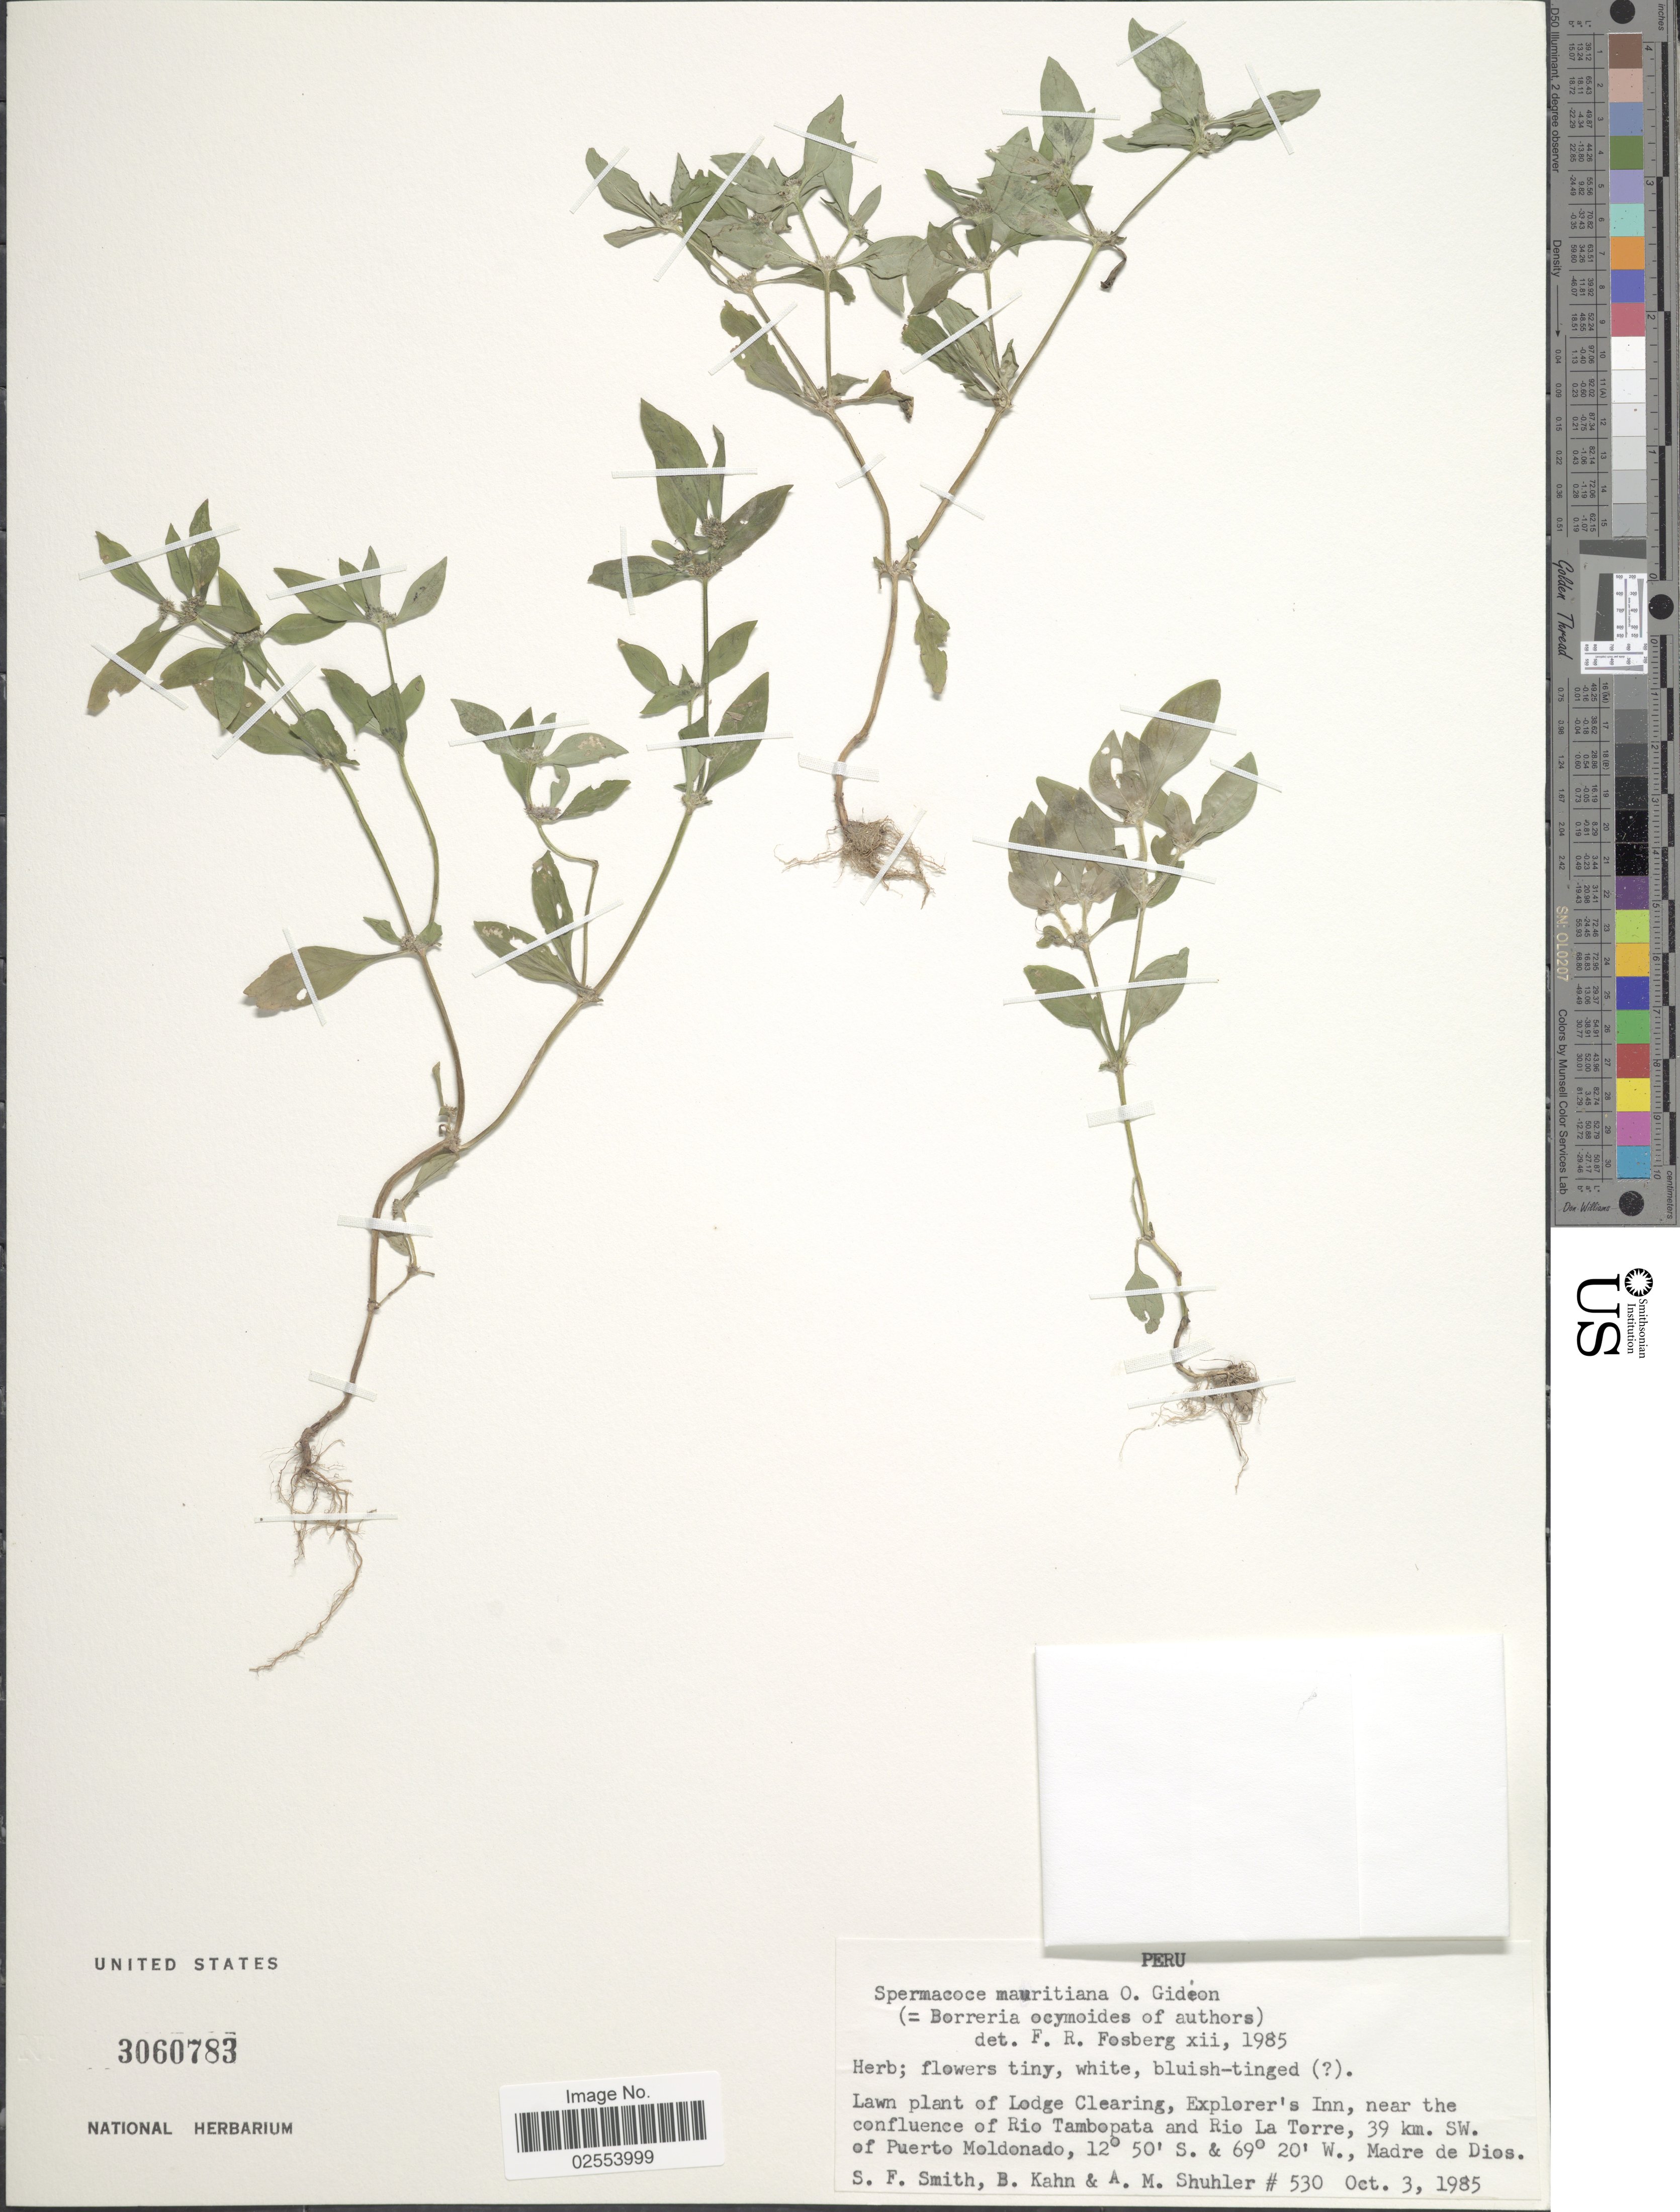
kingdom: Plantae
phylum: Tracheophyta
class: Magnoliopsida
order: Gentianales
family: Rubiaceae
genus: Spermacoce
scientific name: Spermacoce mauritiana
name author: Gideon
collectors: S.F. Smith, B. Kahn & A. Shuhler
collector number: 530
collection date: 1985-10-03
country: Peru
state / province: Madre de Dios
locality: Lawn plant of Lodge Clearing, Explorer's Inn, near the confluence of Rio Tambopata and Rio La Torre, 39 km. SW. of Puerto Moldonado.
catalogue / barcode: US 3060783